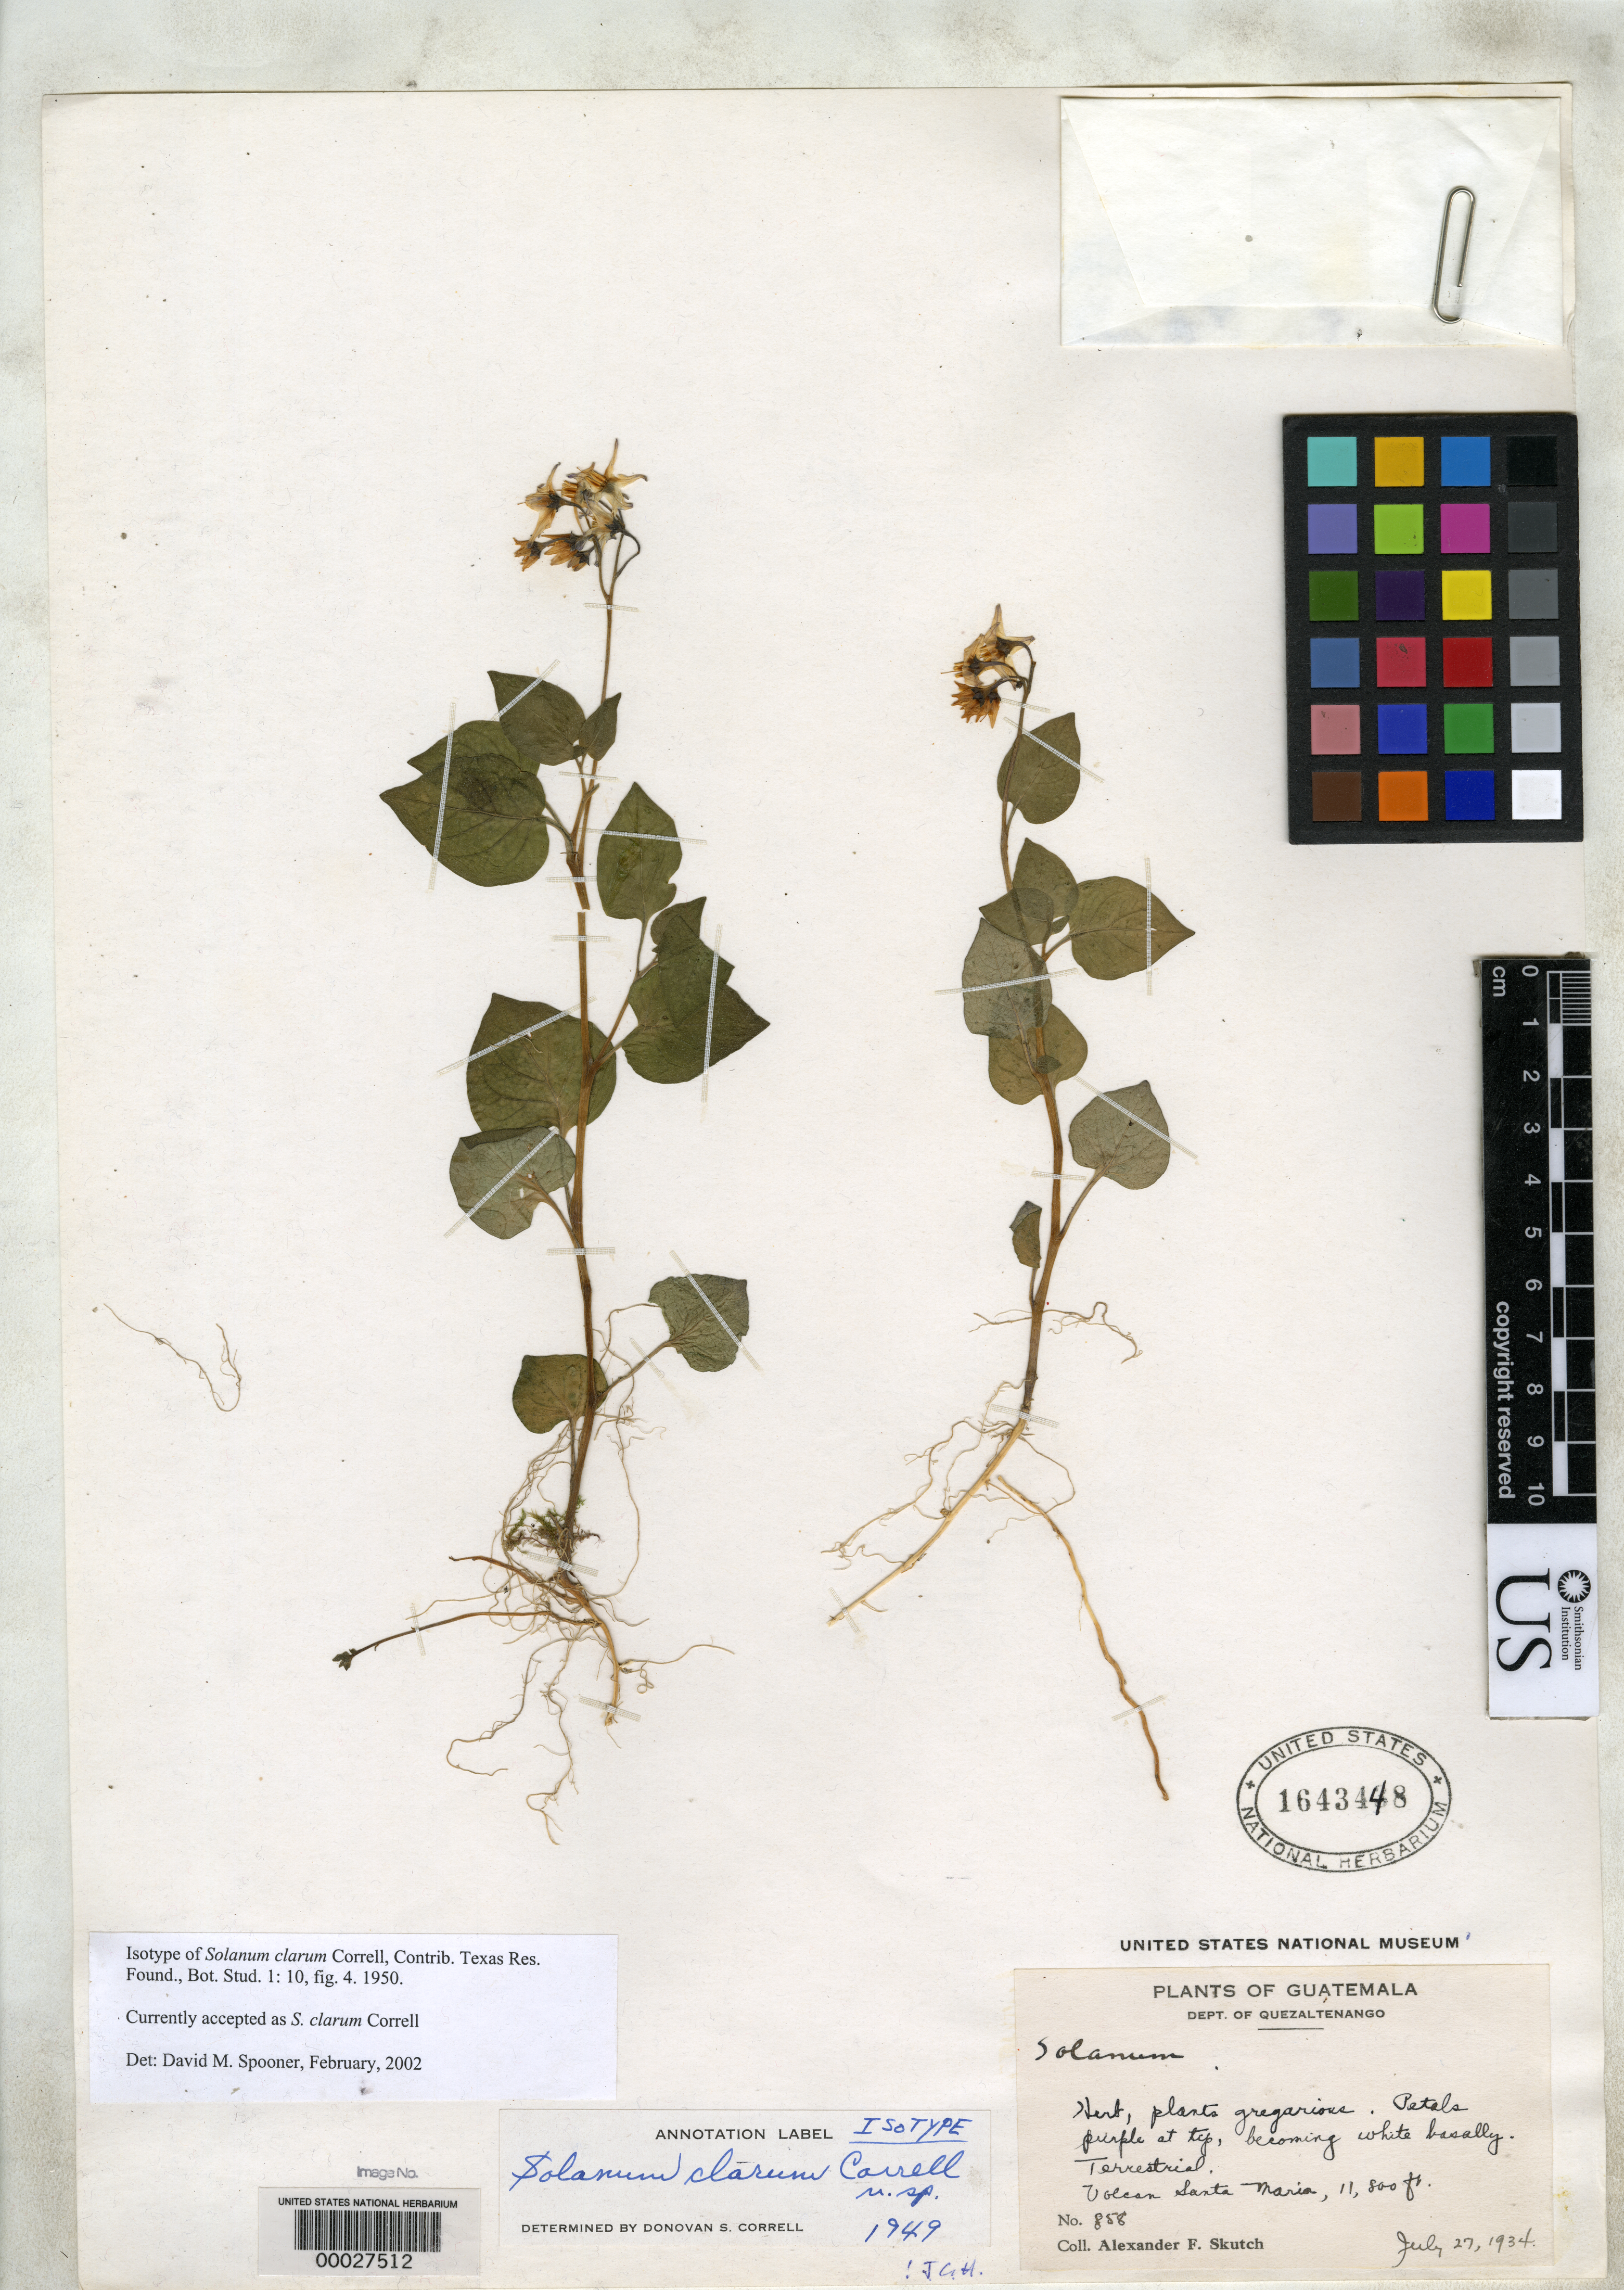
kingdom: Plantae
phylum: Tracheophyta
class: Magnoliopsida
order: Solanales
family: Solanaceae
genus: Solanum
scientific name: Solanum clarum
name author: Correll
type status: Isotype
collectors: A. F. Skutch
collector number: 858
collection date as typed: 27 Jul 1934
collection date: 1934-07-27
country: Guatemala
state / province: Quetzaltenango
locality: Volcan Santa Maria.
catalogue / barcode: US 1643448